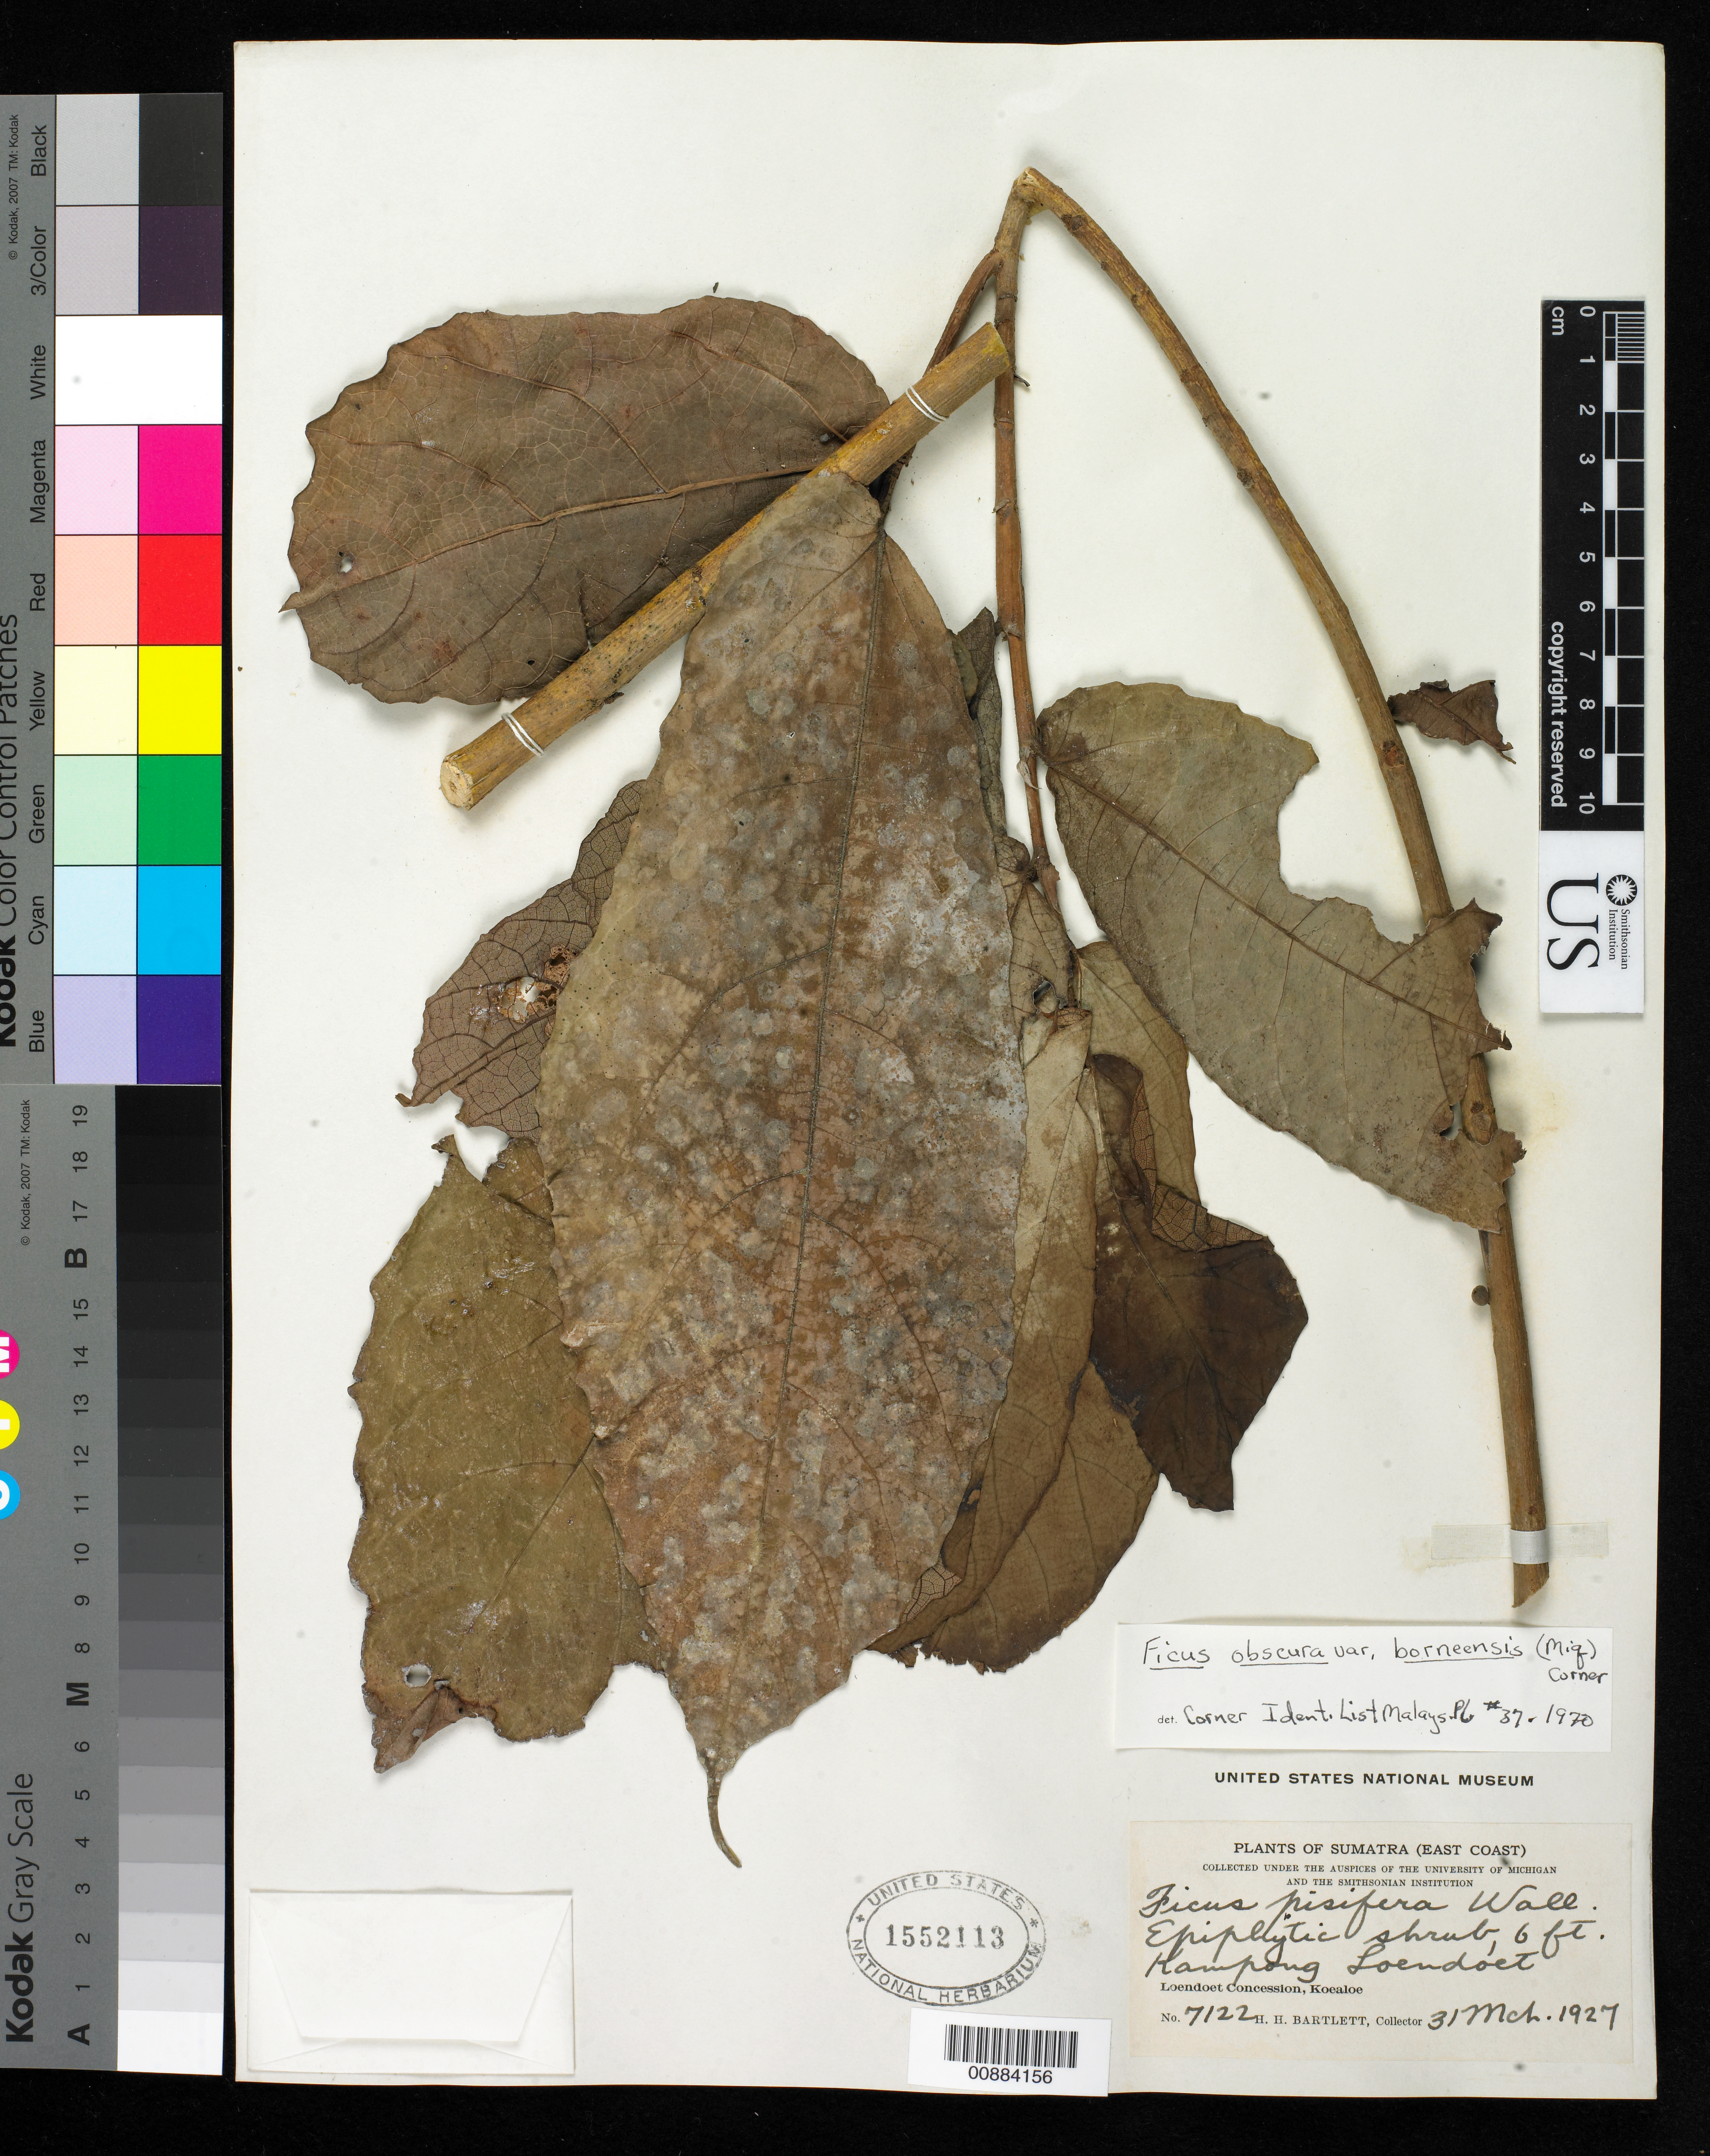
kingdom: Plantae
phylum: Tracheophyta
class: Magnoliopsida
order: Rosales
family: Moraceae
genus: Ficus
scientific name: Ficus obscura var. borneensis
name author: (Miq.) Corner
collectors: H. H. Bartlett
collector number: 7122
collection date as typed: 31 Mar 1927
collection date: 1927-03-31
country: Indonesia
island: Sumatra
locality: East coast, Koealoe, Kampong Loendoet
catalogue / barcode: US 1552113